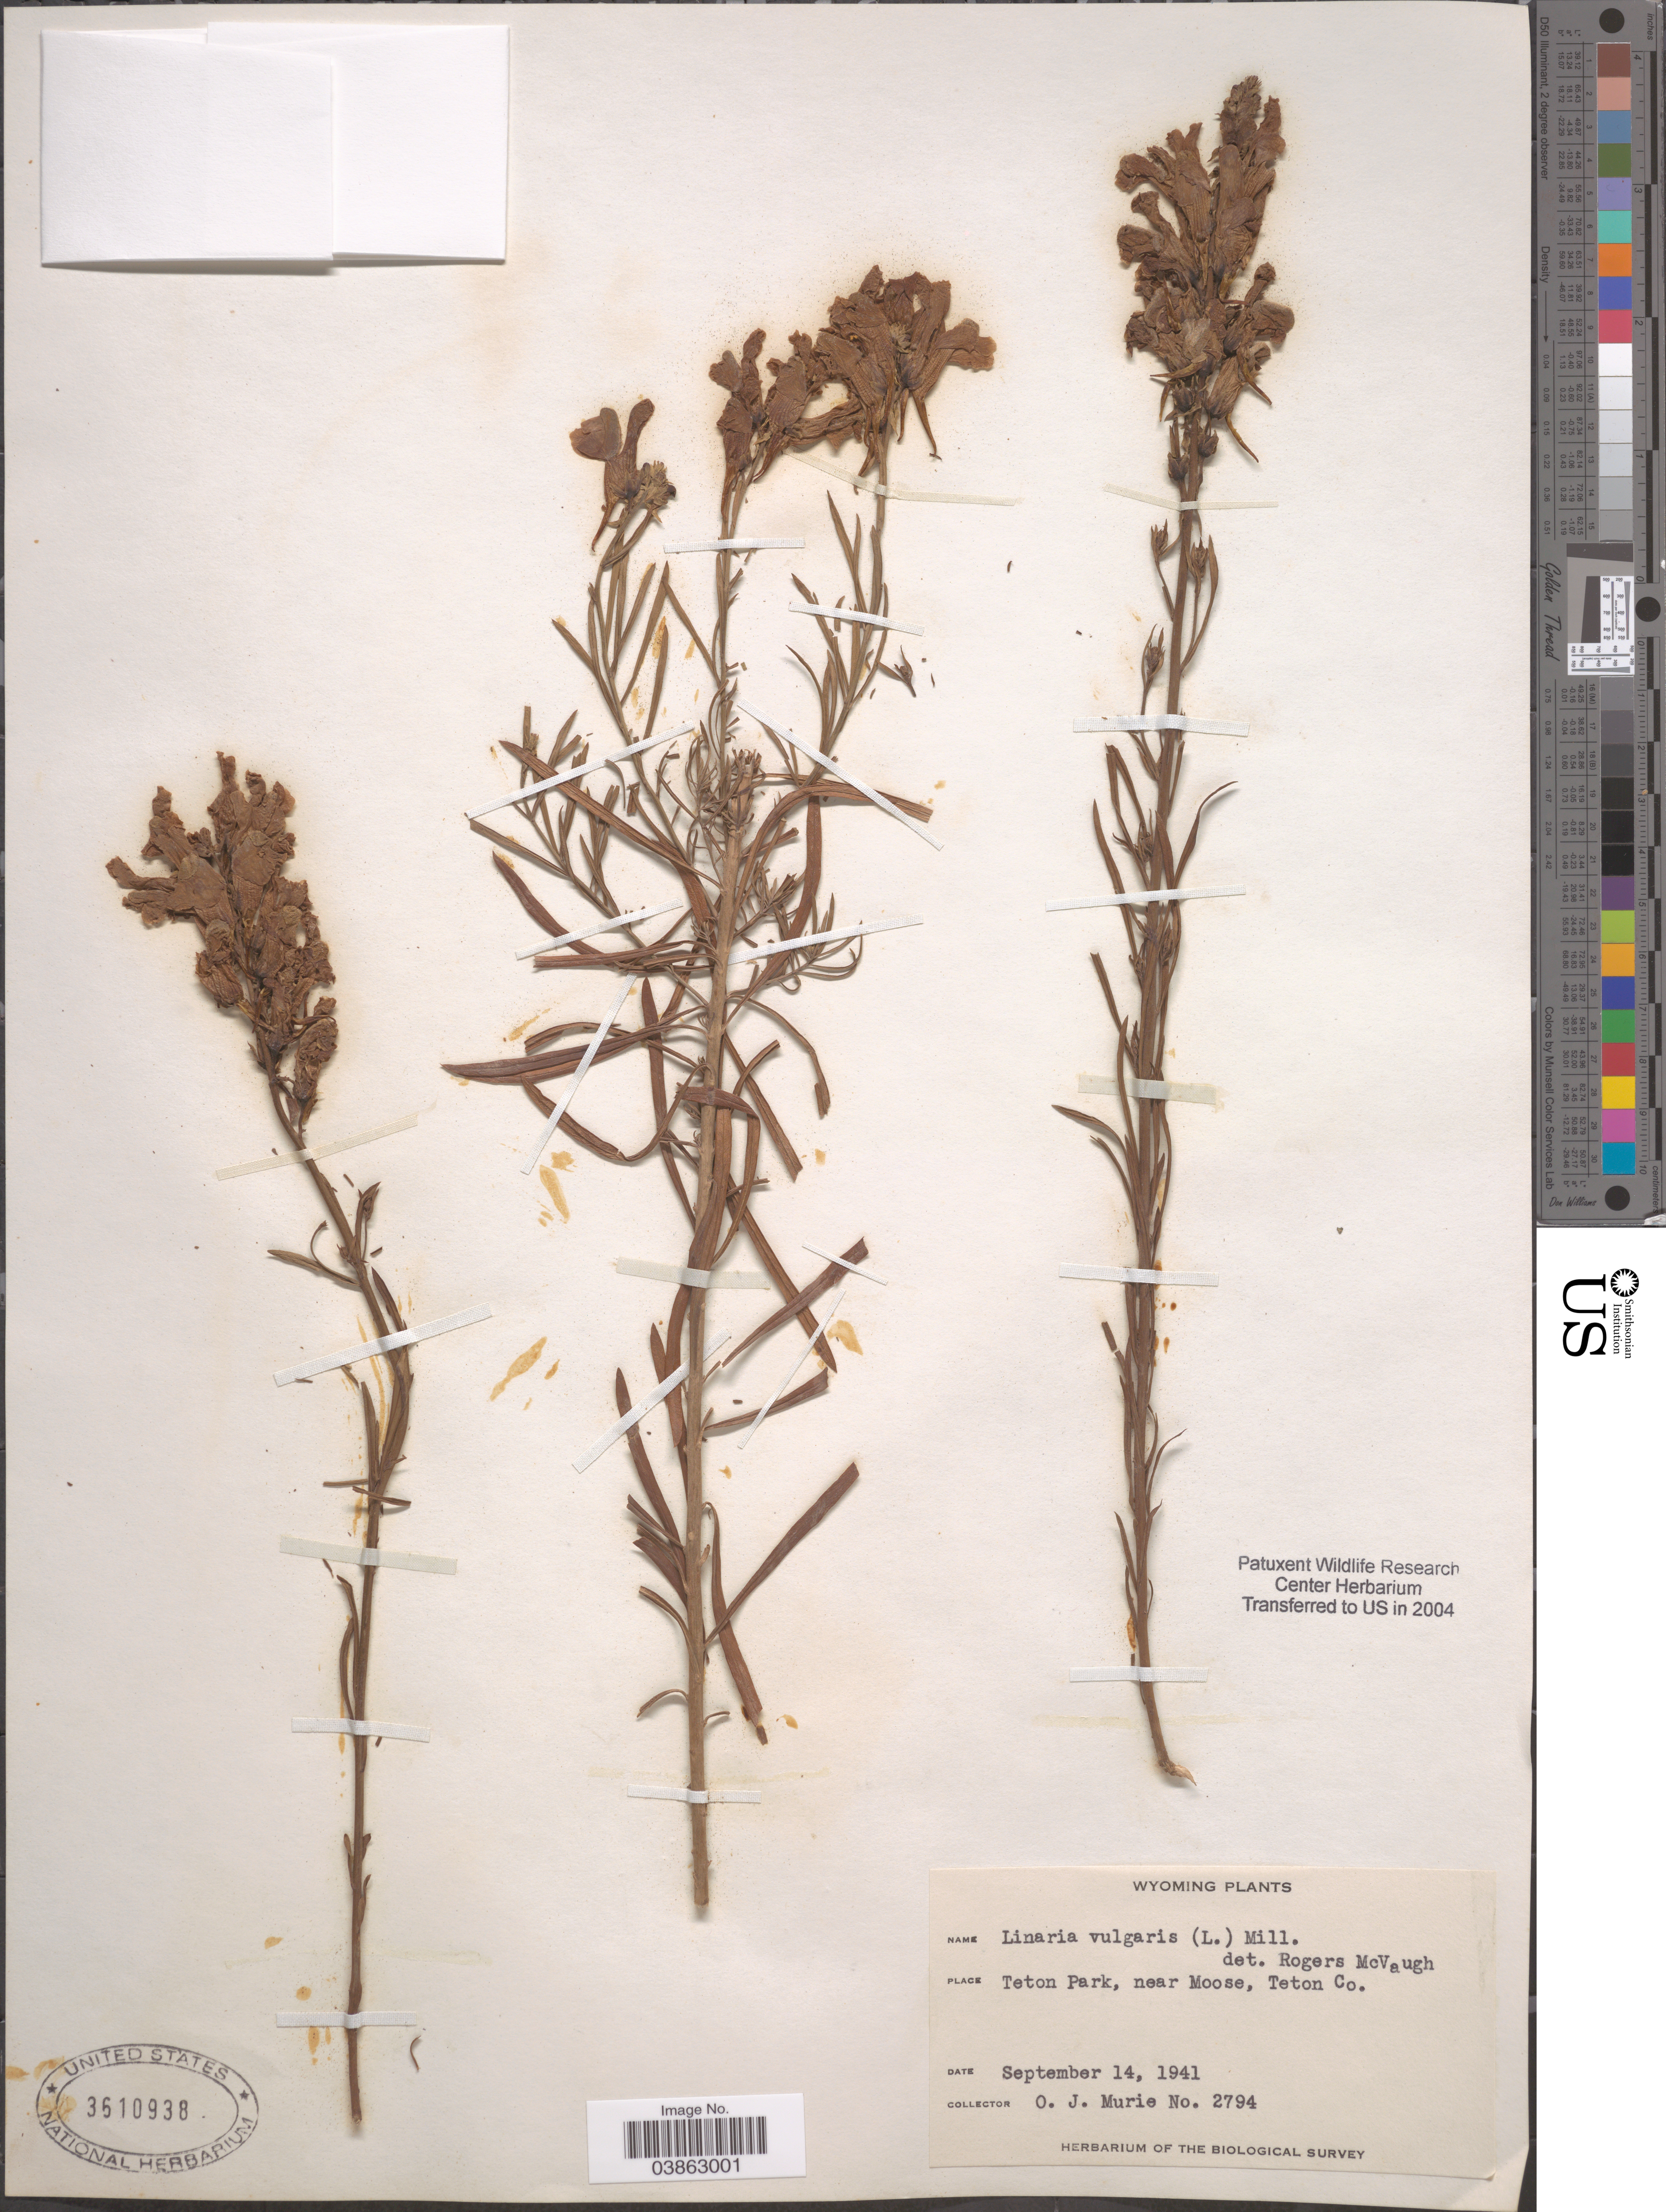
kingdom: Plantae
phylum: Tracheophyta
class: Magnoliopsida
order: Lamiales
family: Plantaginaceae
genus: Linaria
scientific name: Linaria vulgaris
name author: Mill.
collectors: O. Murie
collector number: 2794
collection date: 1941-09-14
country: United States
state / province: Wyoming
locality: Teton Park, near Moose, Teton Co.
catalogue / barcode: US 3610938